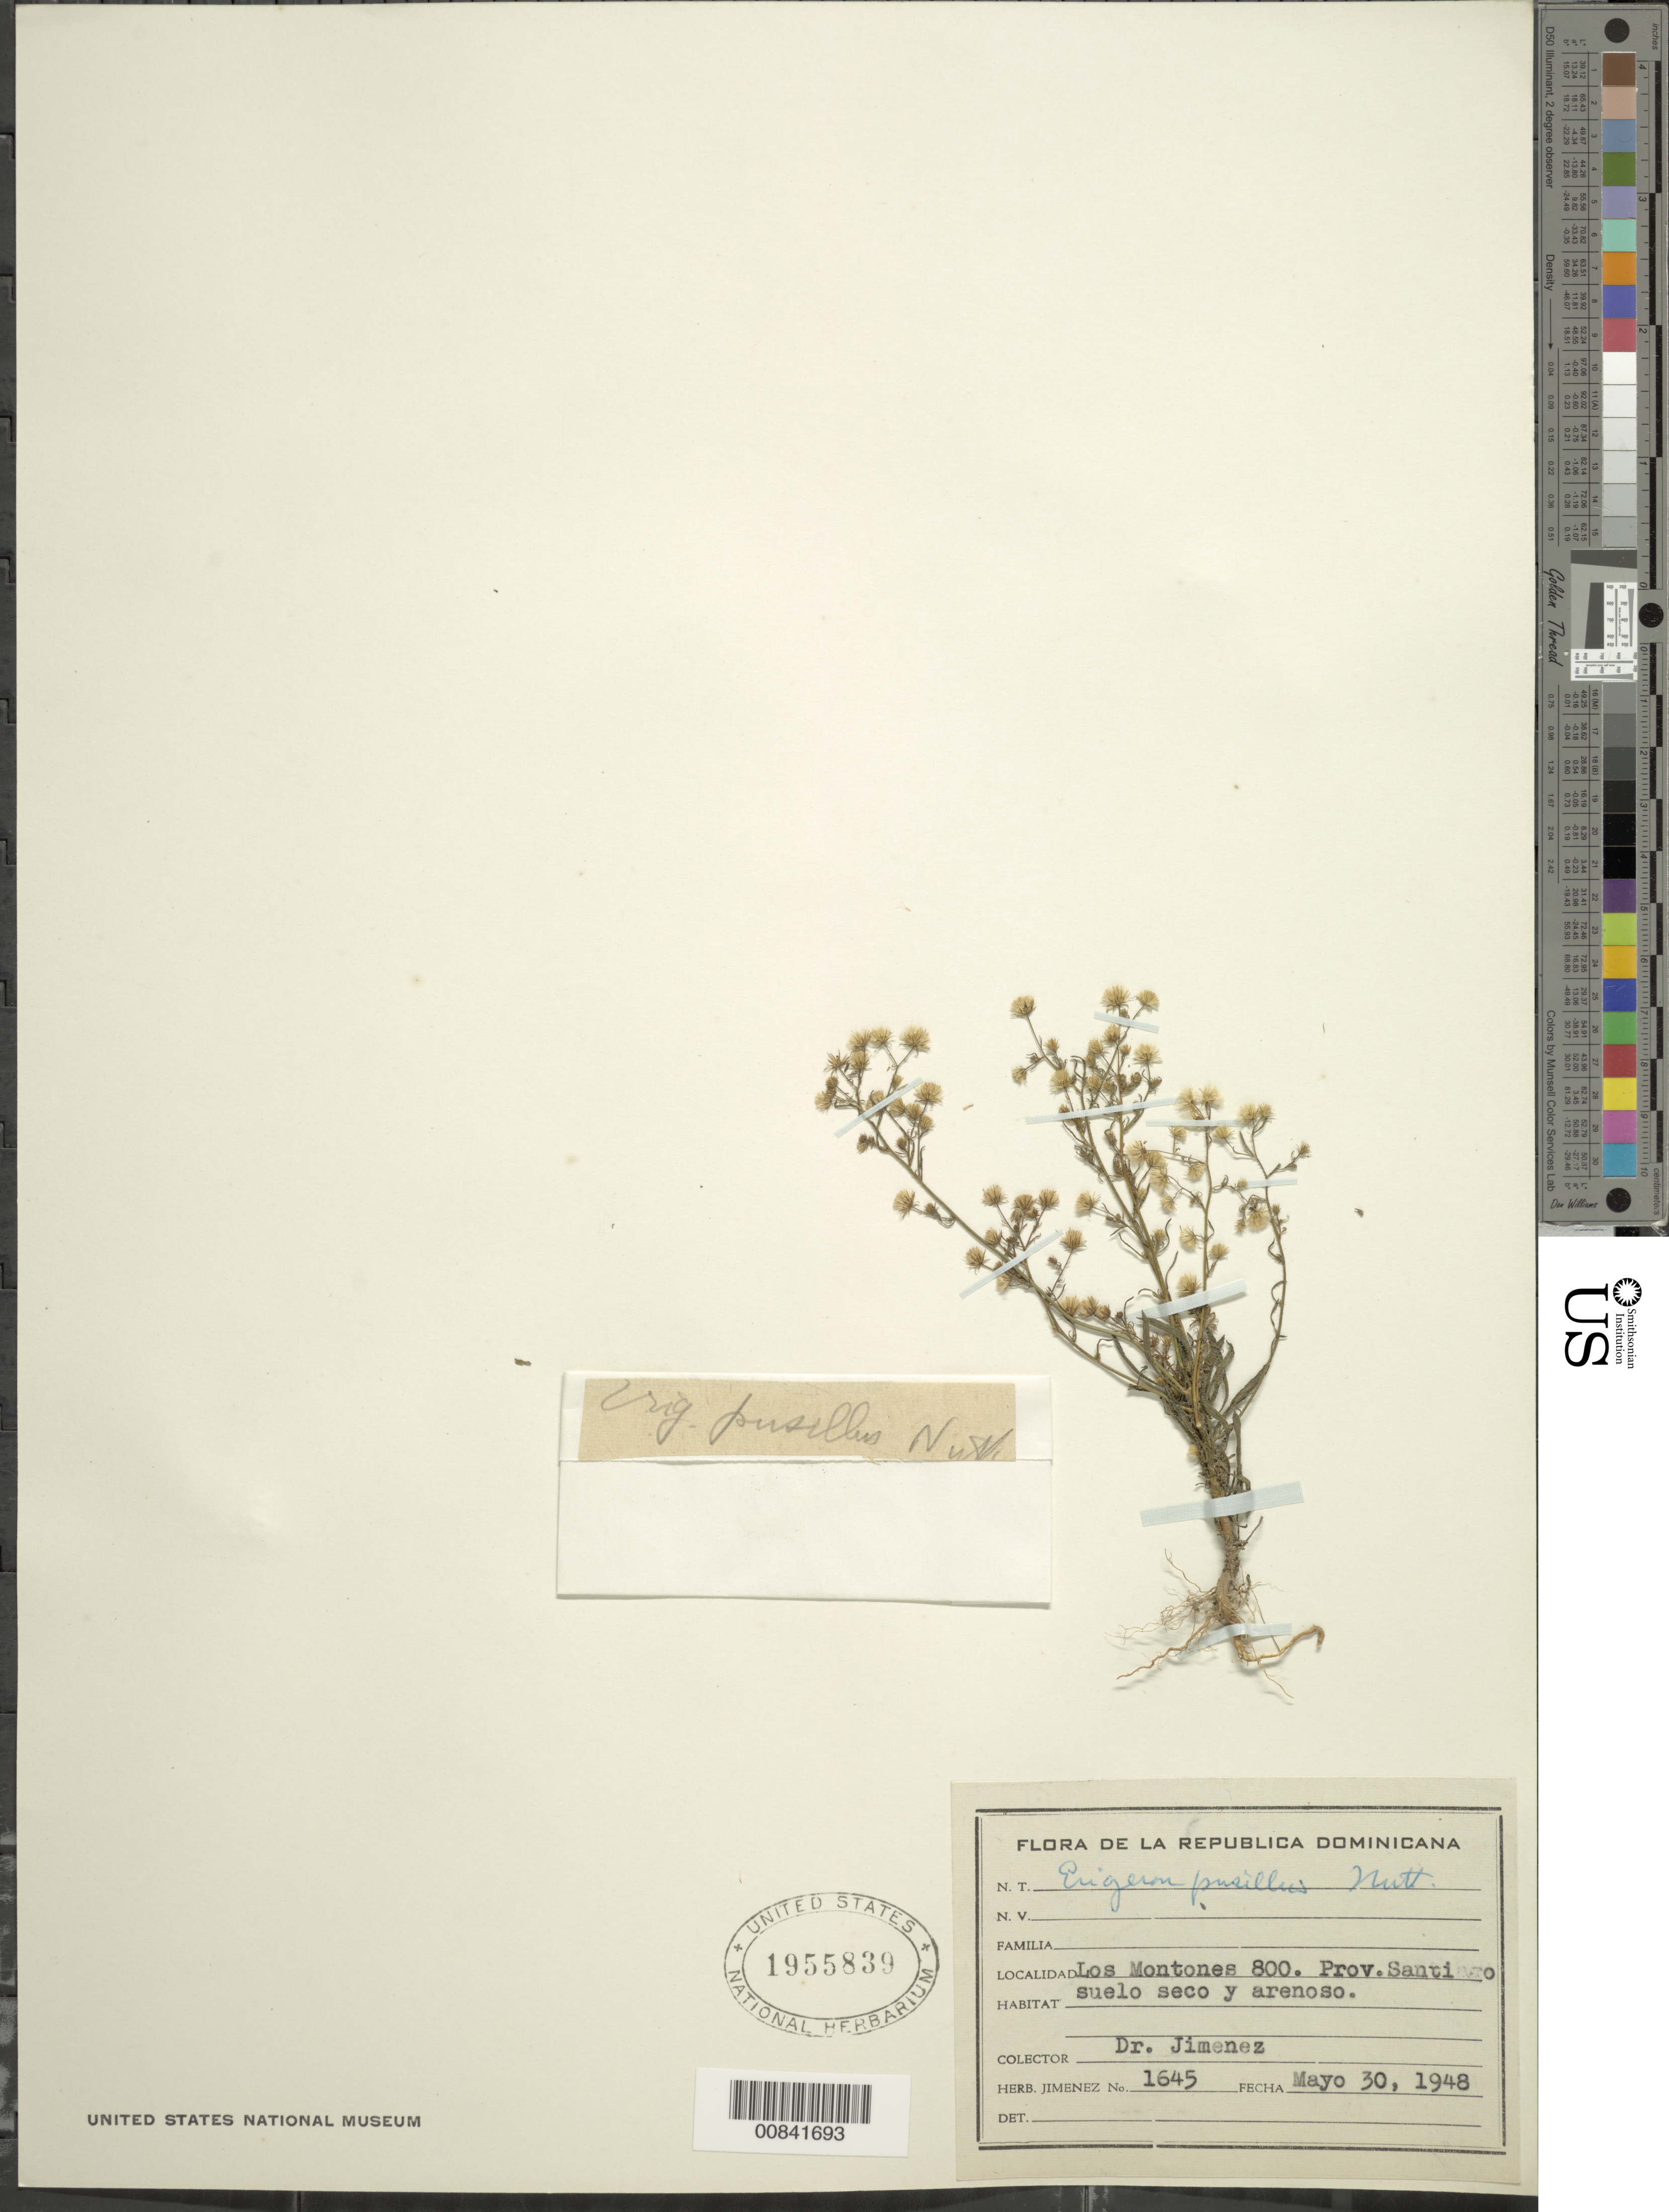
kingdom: Plantae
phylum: Tracheophyta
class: Magnoliopsida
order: Asterales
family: Asteraceae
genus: Conyza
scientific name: Conyza canadensis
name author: (L.) Cronq.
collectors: J. J. Jiménez Almonte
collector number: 1645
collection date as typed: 30 May 1948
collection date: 1948-05-30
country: Dominican Republic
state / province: Santiago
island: Hispaniola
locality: Los Montones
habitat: Suelo seco y arenoso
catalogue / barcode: US 1955839